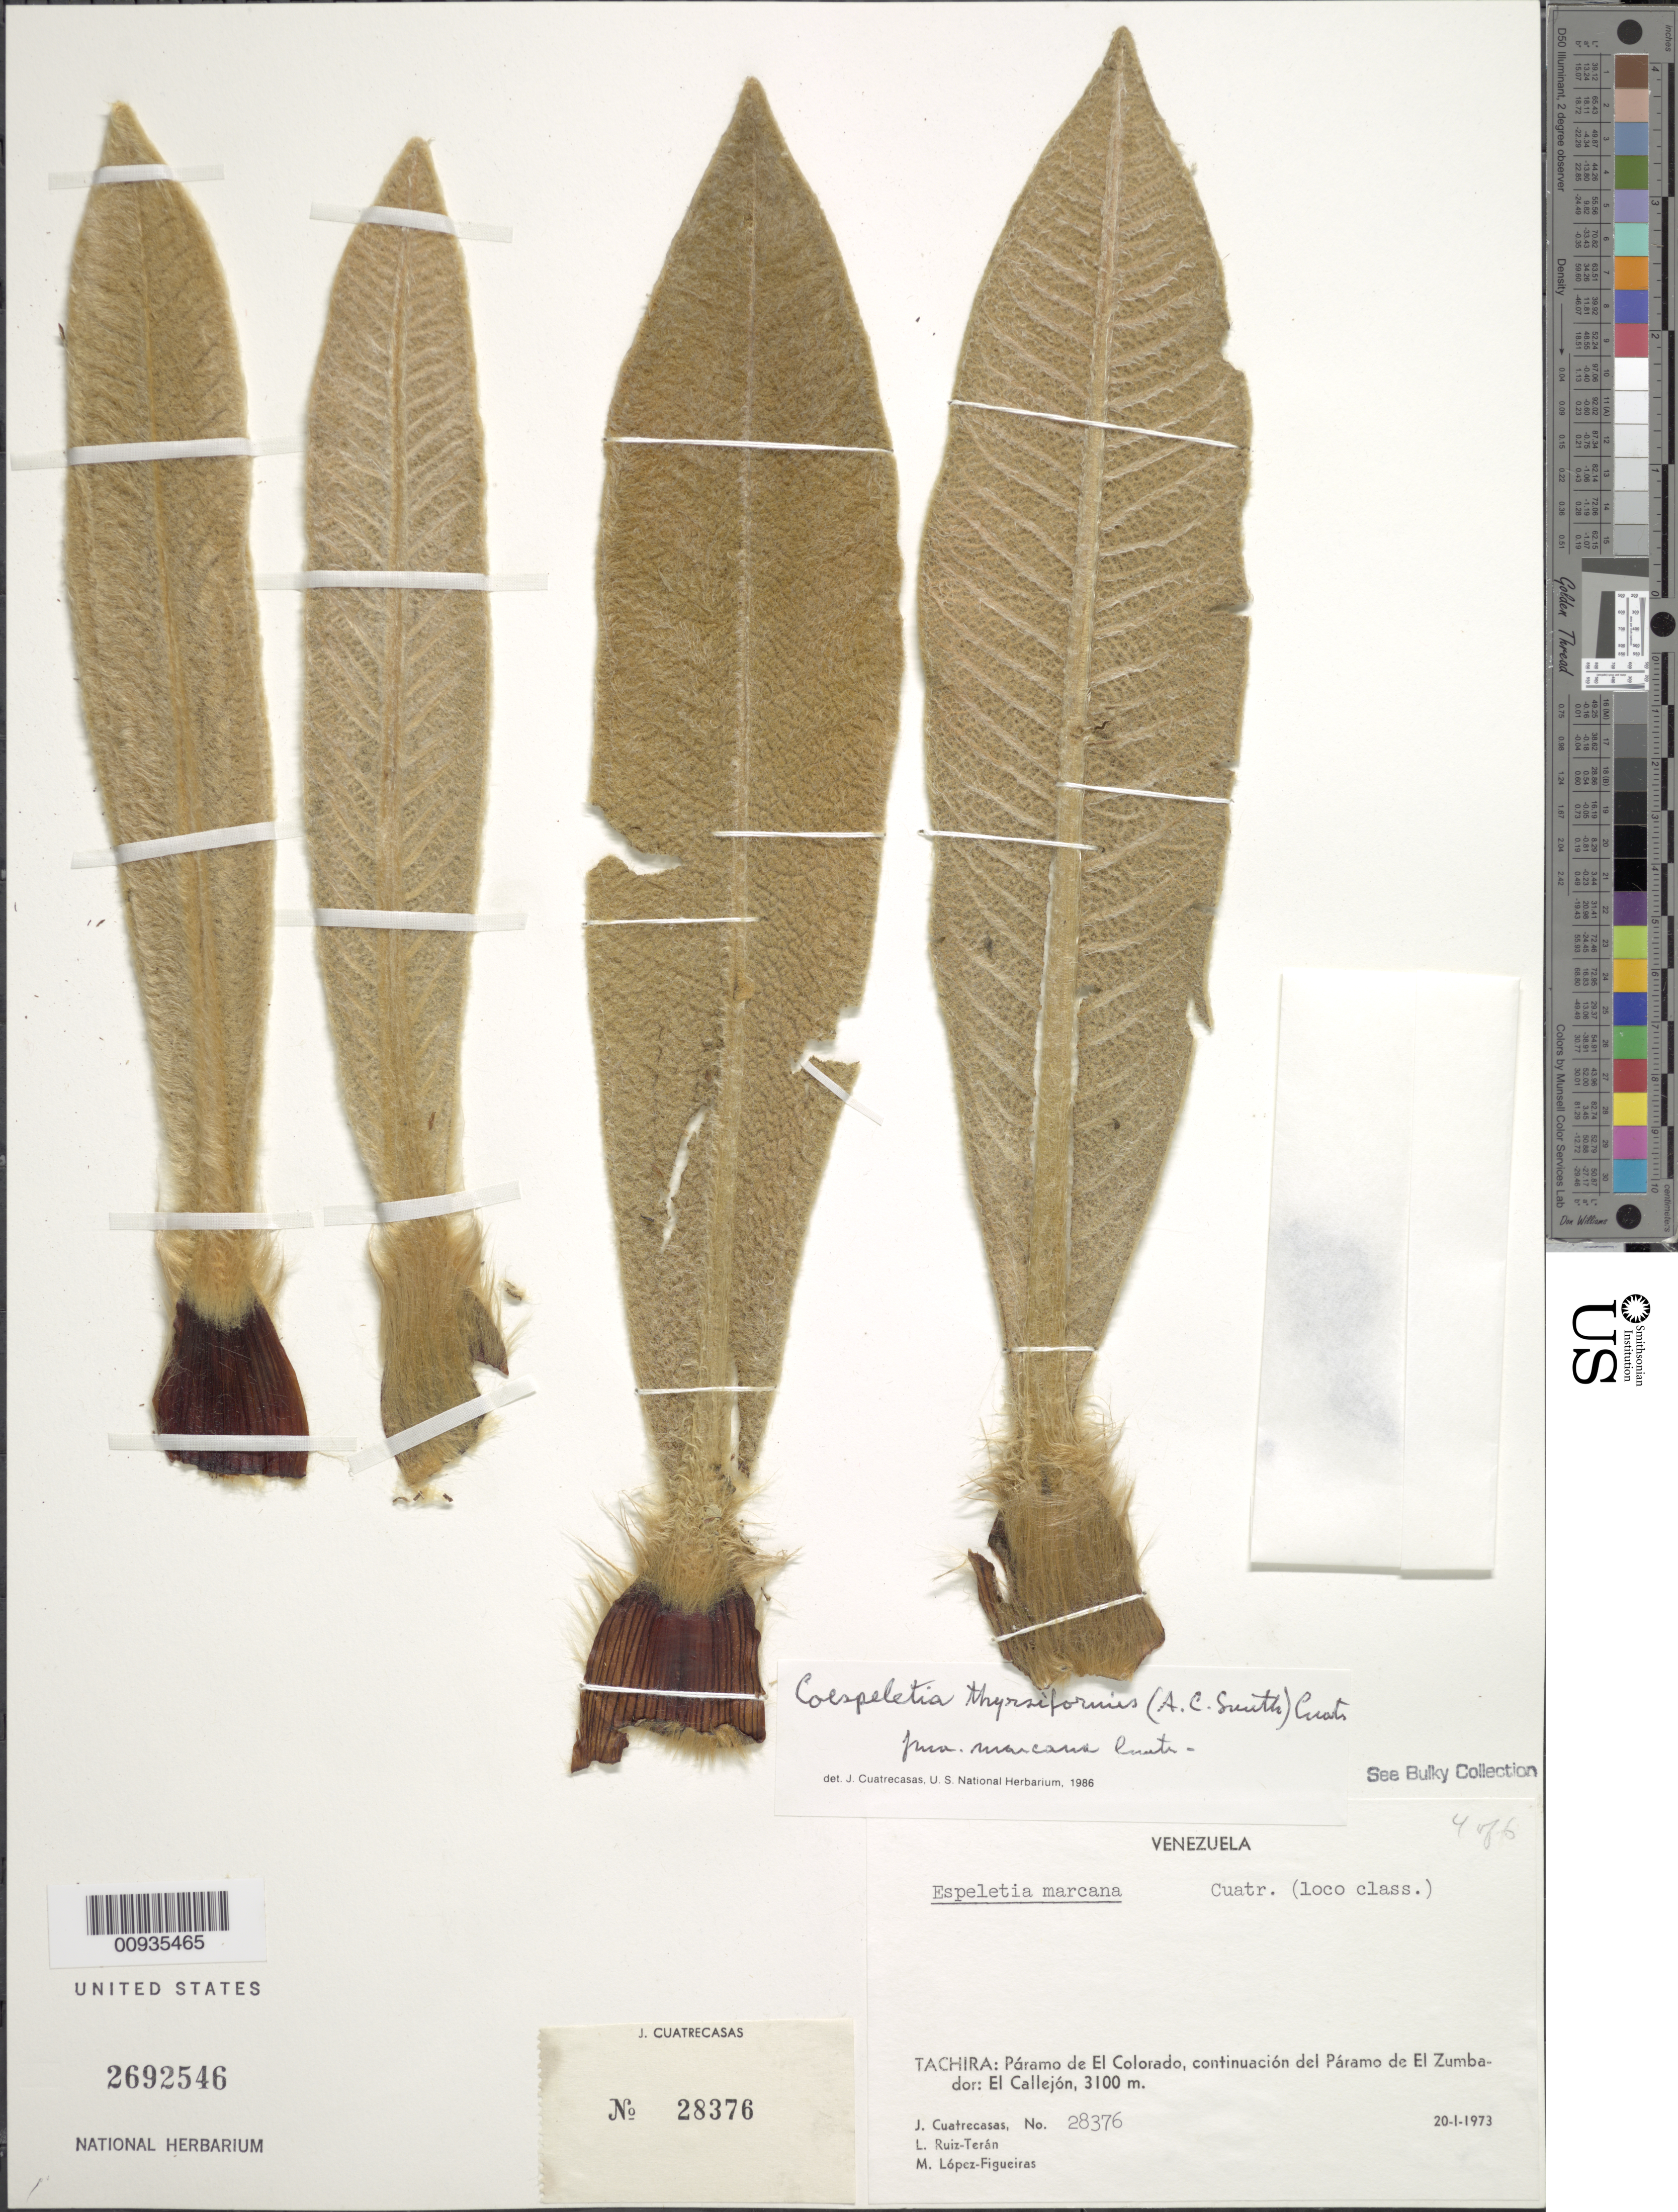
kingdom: Plantae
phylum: Tracheophyta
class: Magnoliopsida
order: Asterales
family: Asteraceae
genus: Coespeletia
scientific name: Coespeletia thyrsiformis f. marcana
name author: (A.C. Sm.) Cuatrec.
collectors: J. Cuatrecasas, L. E. Ruíz-Terán & M. López Figueiras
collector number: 28376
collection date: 1973-01-20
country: Venezuela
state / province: Tachira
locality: Paramo de El Colorado, continuacion del Paramo de El Zumbador: El Callejon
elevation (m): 3100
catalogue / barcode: US 2692546